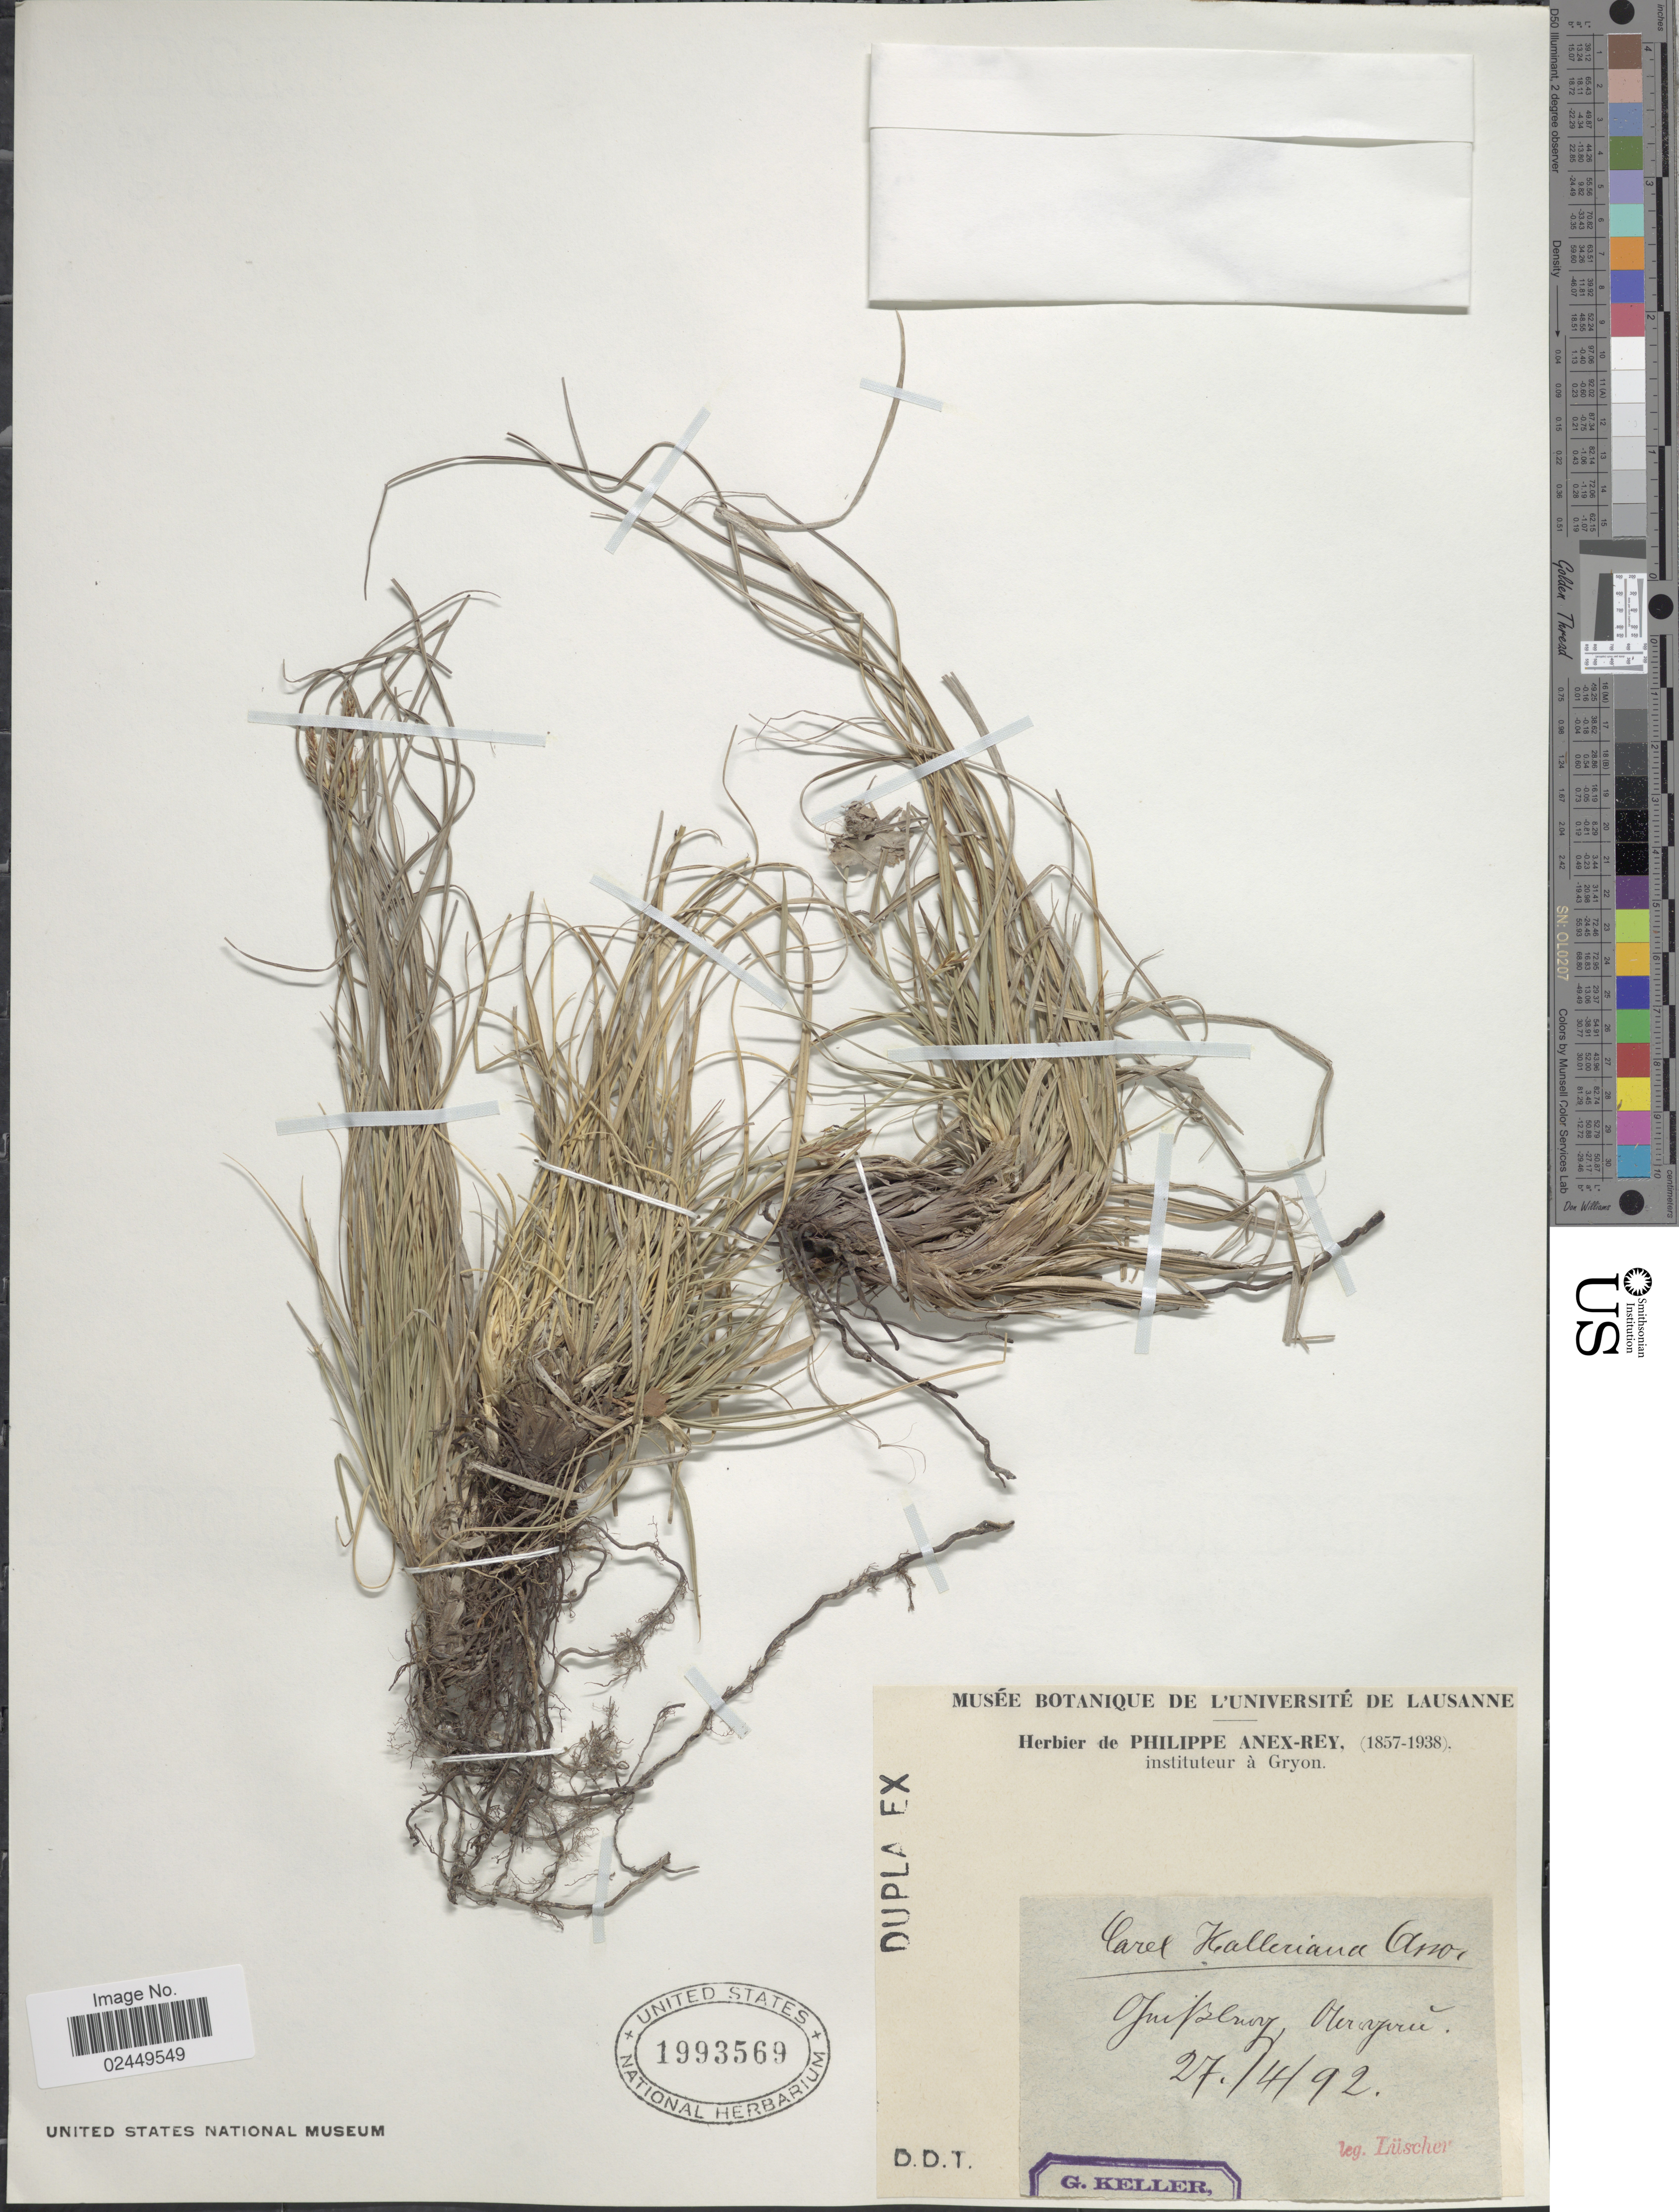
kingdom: Plantae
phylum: Tracheophyta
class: Liliopsida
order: Poales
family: Cyperaceae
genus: Carex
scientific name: Carex halleriana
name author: Asso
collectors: Lüscher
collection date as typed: Transcribed d/m/y: 27/4/92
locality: Juissburg [illegible text]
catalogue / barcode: US 1993569